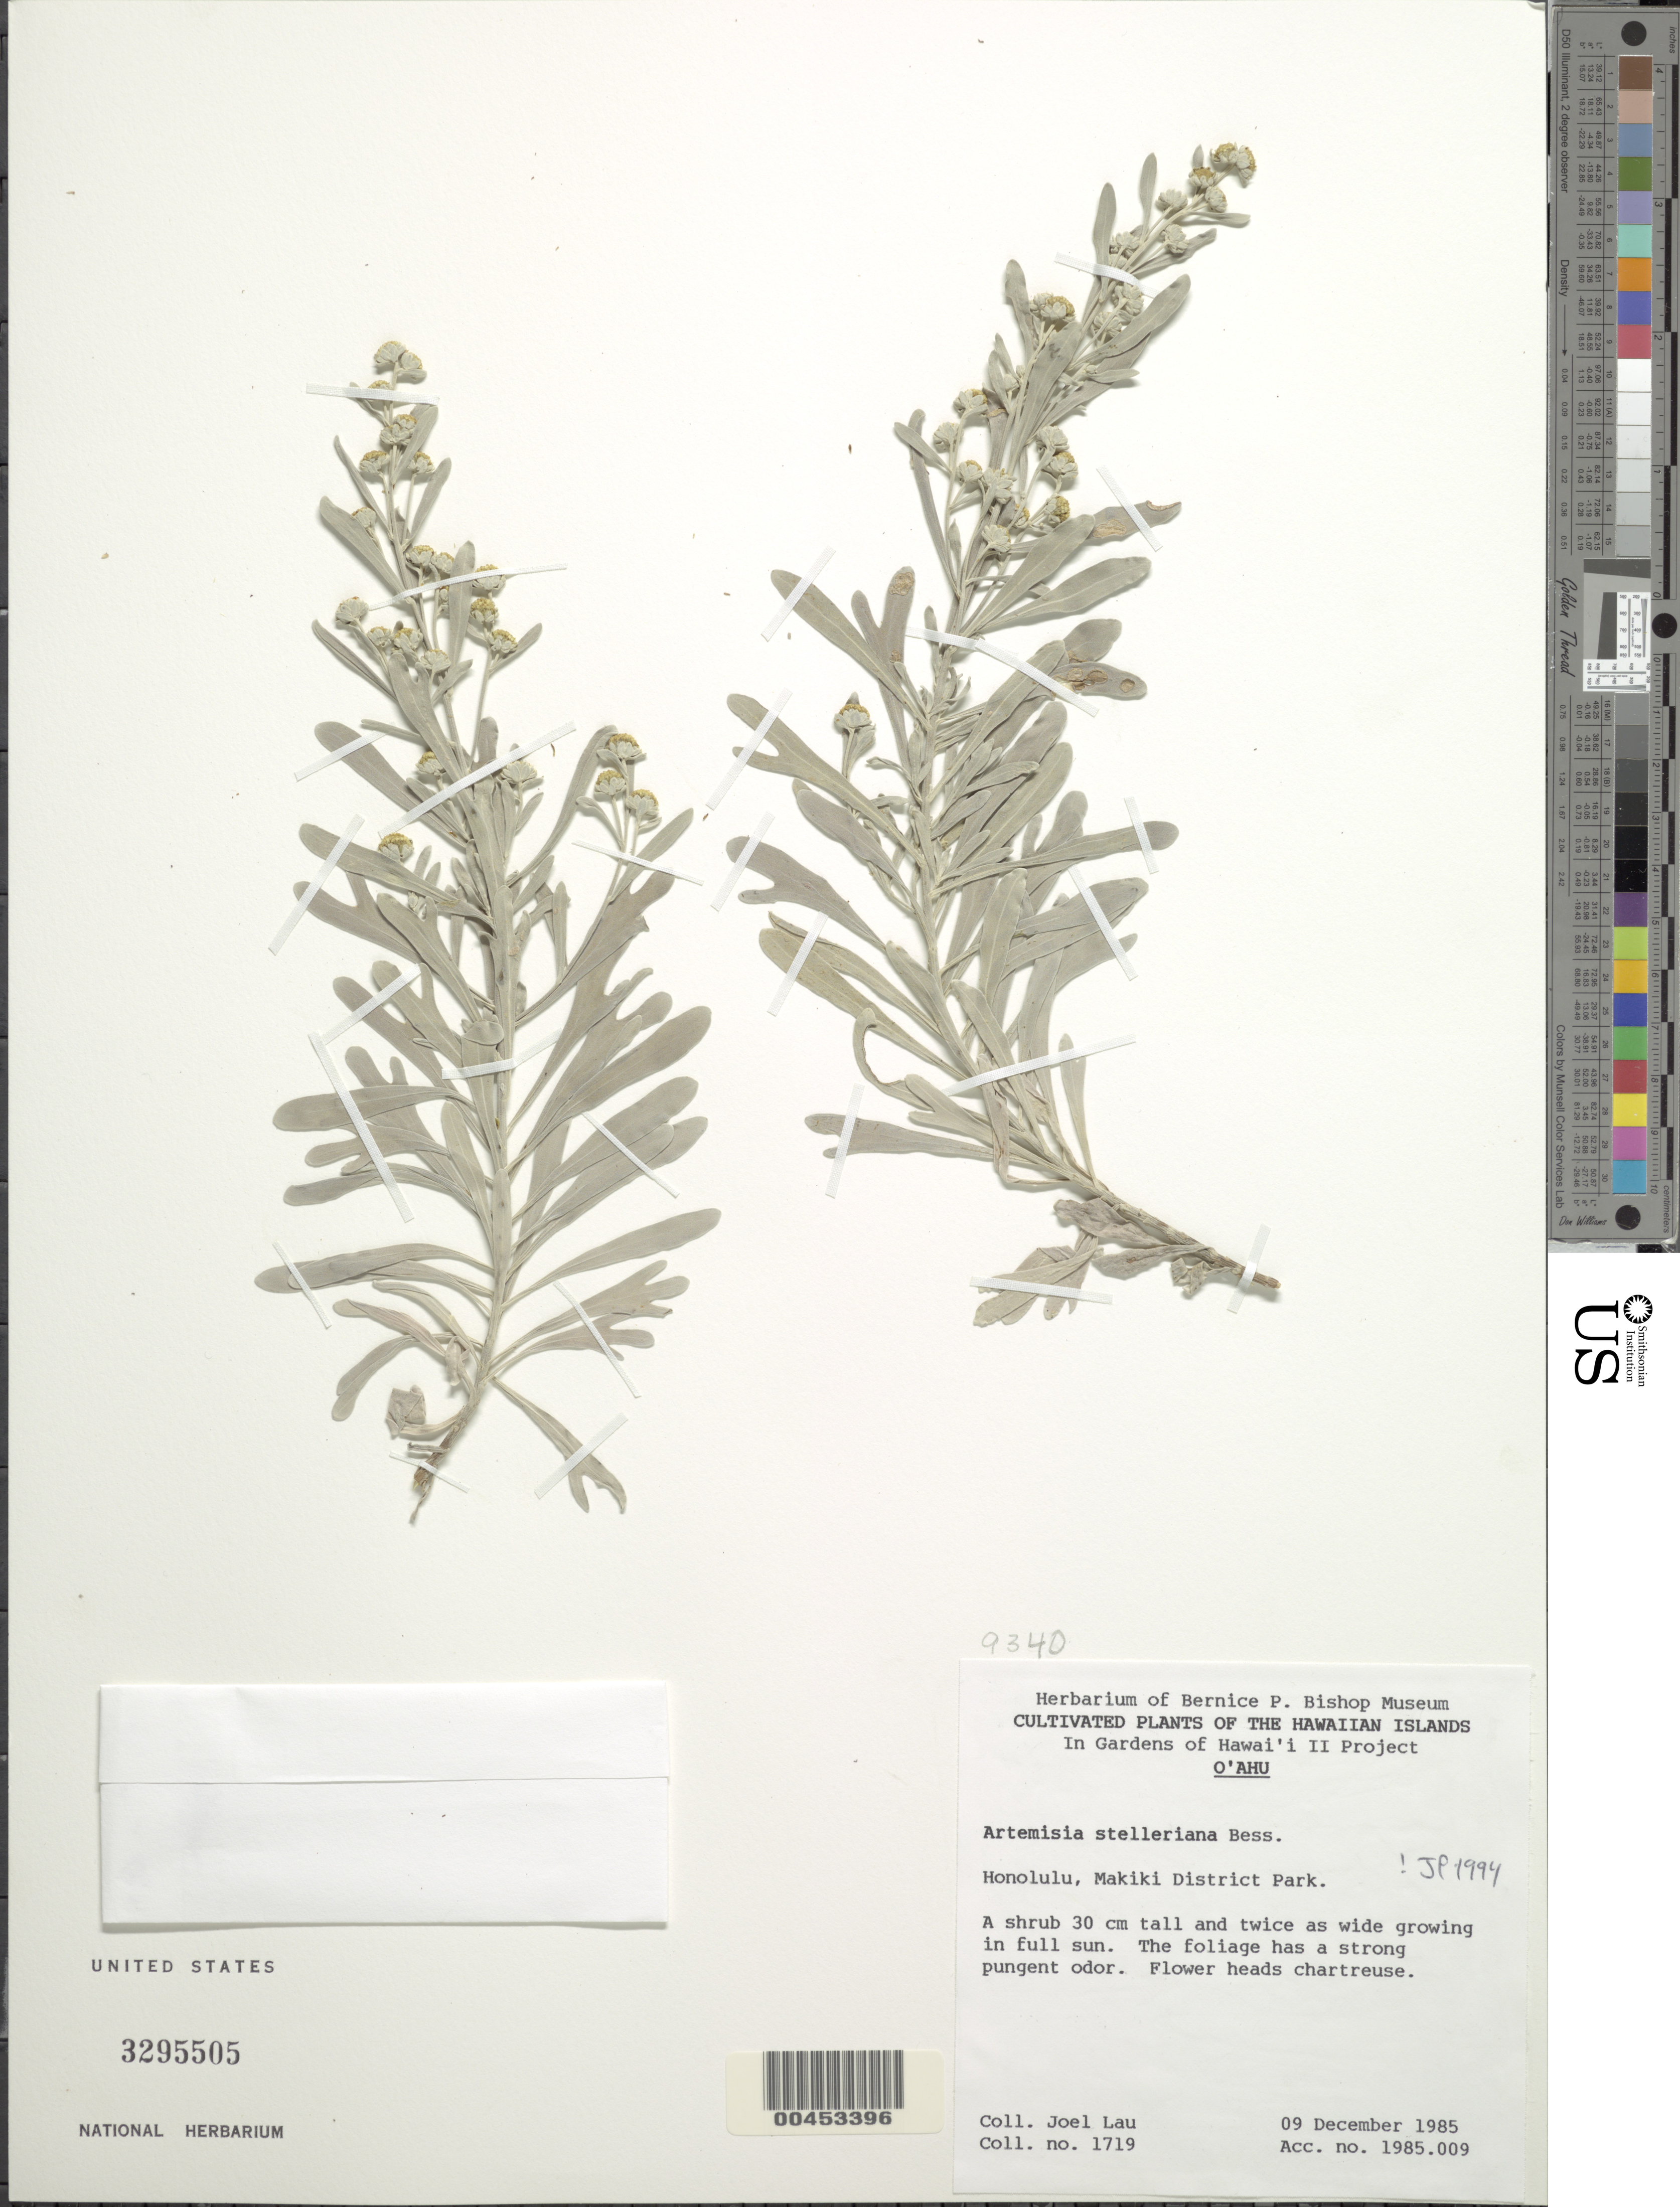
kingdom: Plantae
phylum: Tracheophyta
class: Magnoliopsida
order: Asterales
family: Asteraceae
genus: Artemisia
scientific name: Artemisia stelleriana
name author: Besser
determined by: Pruski, J. F.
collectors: J. Lau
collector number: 1719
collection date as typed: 9 Dec 1985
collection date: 1985-12-09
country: United States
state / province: Hawaii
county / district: Honolulu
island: Oahu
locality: Honolulu, Mikiki Dist Park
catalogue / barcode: US 3295505